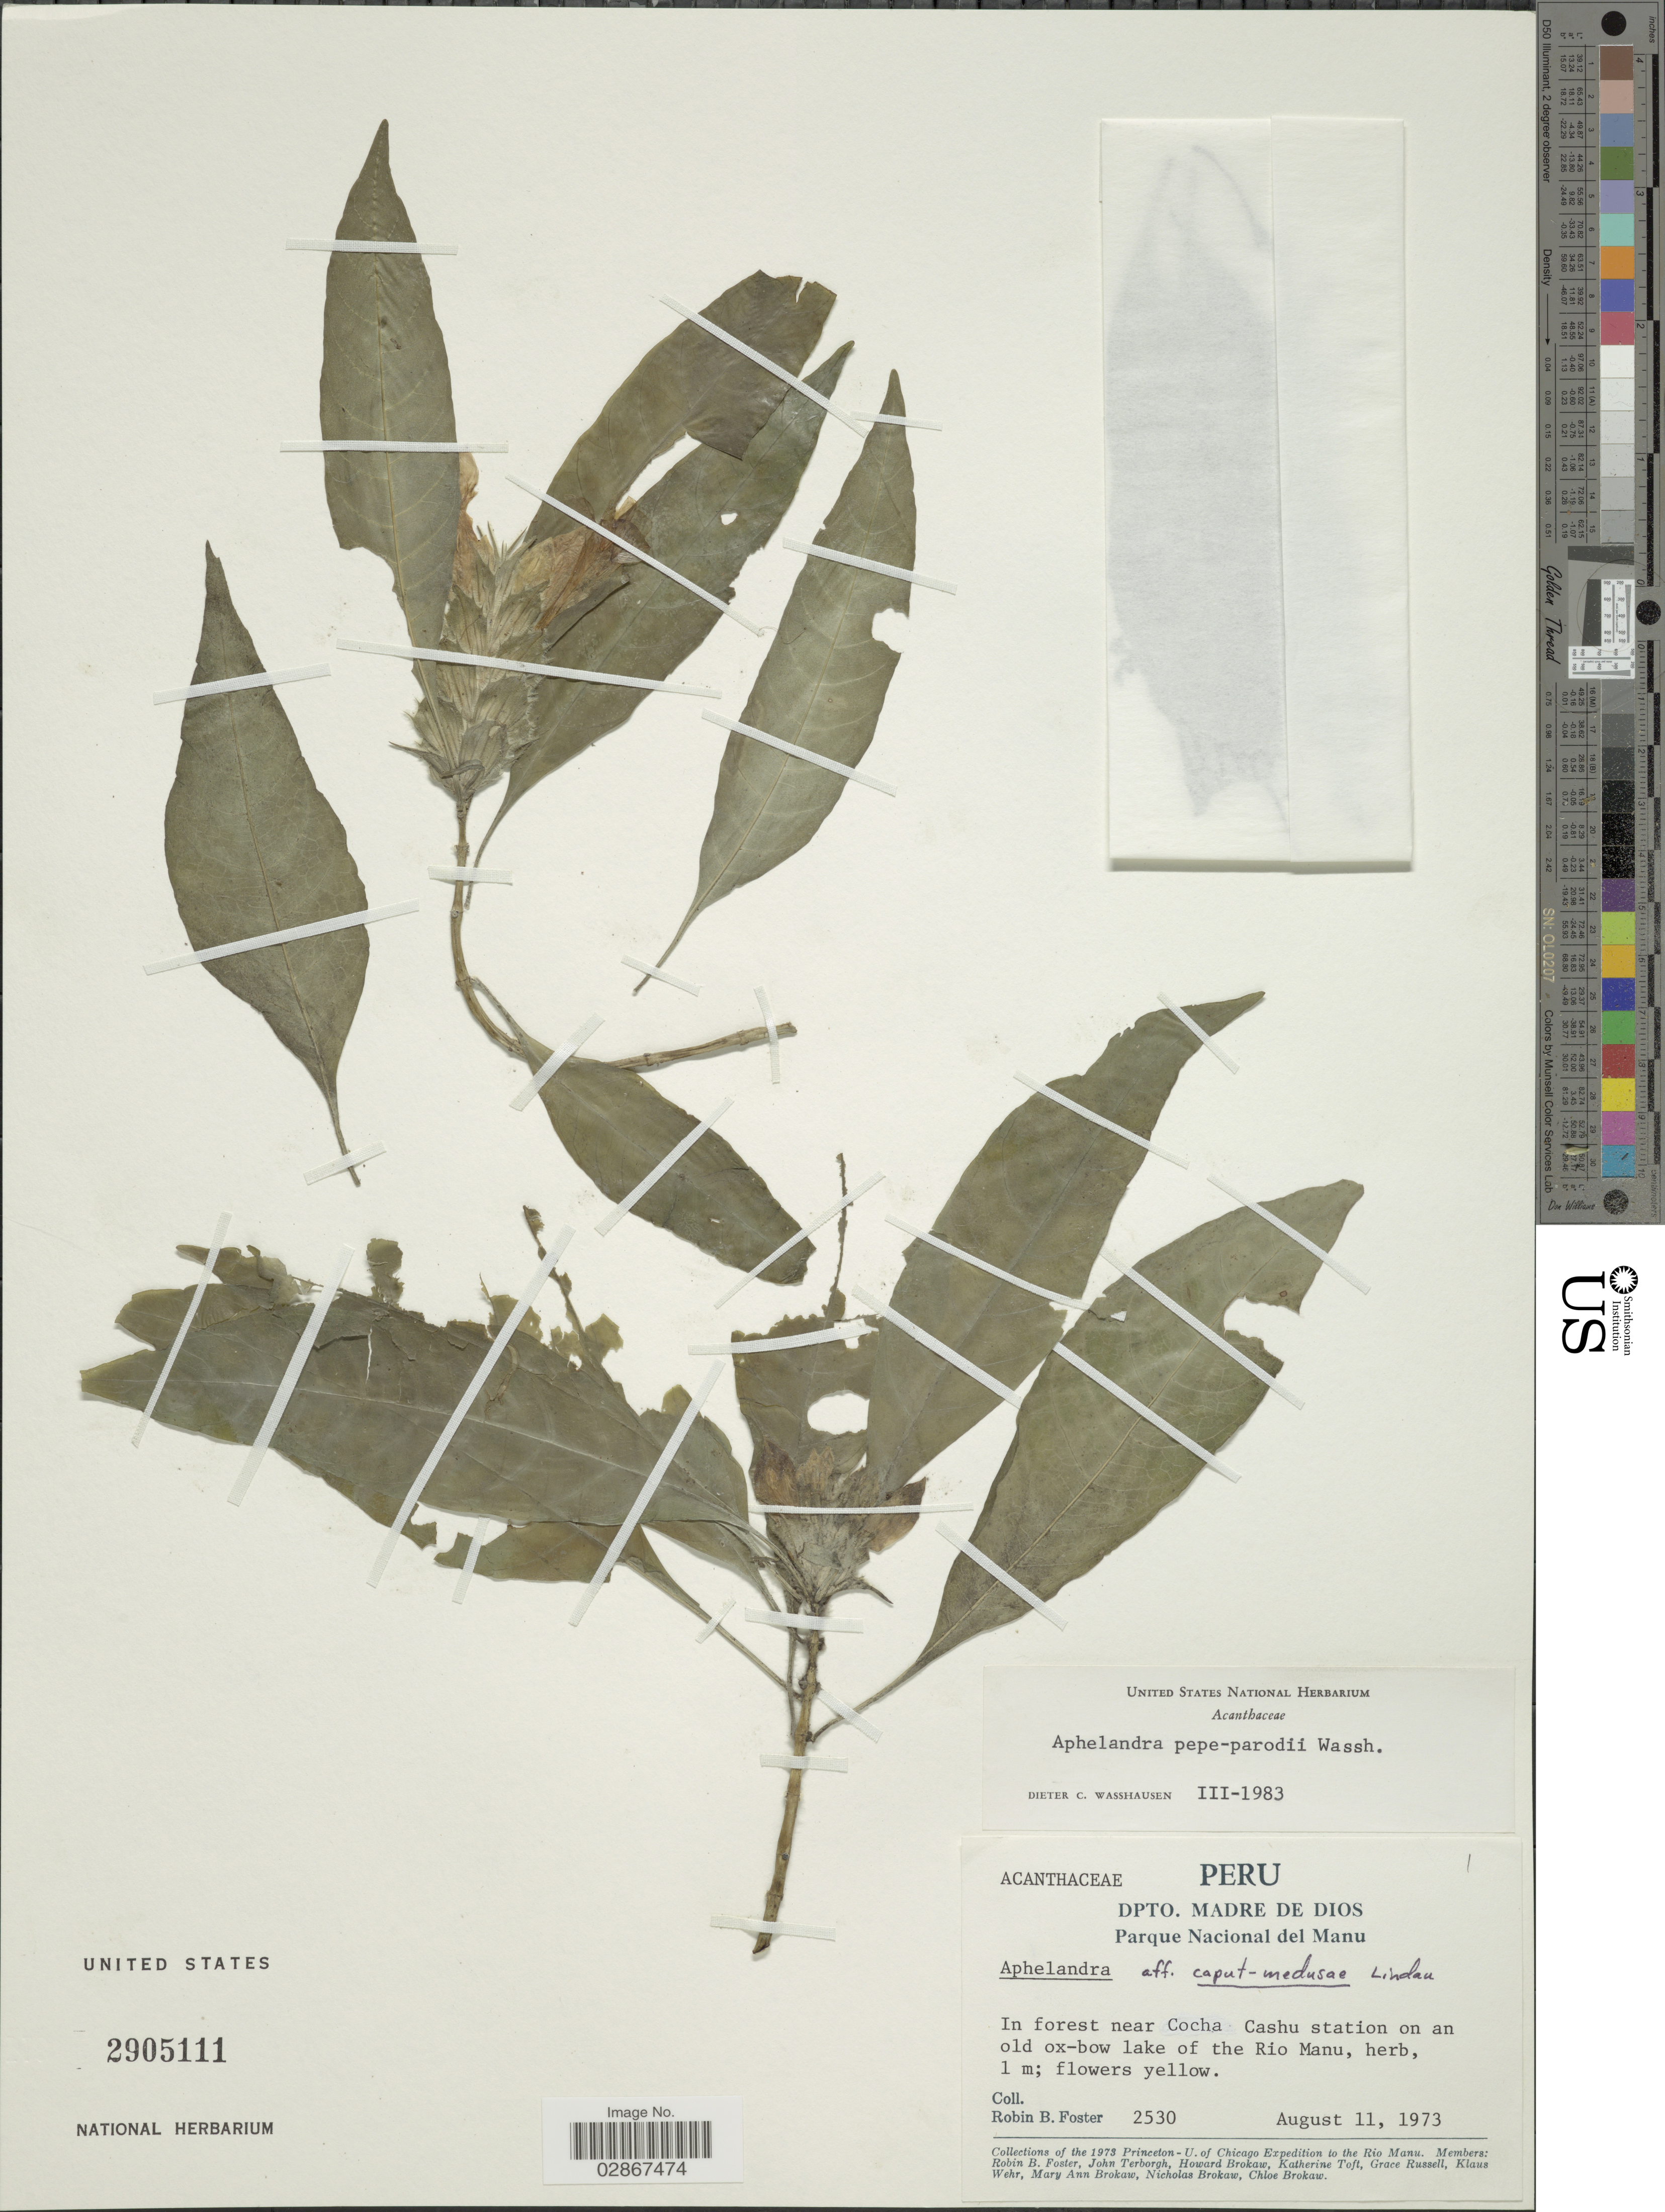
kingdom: Plantae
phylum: Tracheophyta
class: Magnoliopsida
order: Lamiales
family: Acanthaceae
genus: Aphelandra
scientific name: Aphelandra pepe-parodii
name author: Wassh.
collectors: R. B. Foster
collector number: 2530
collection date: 1973-08-11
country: Peru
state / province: Madre de Dios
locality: Dpto. Madre de Dios. Parque Nacional del Manu. In forest near Cocha Cashu station on an old ox-blow lake of the Rio Manu.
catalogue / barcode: US 2905111